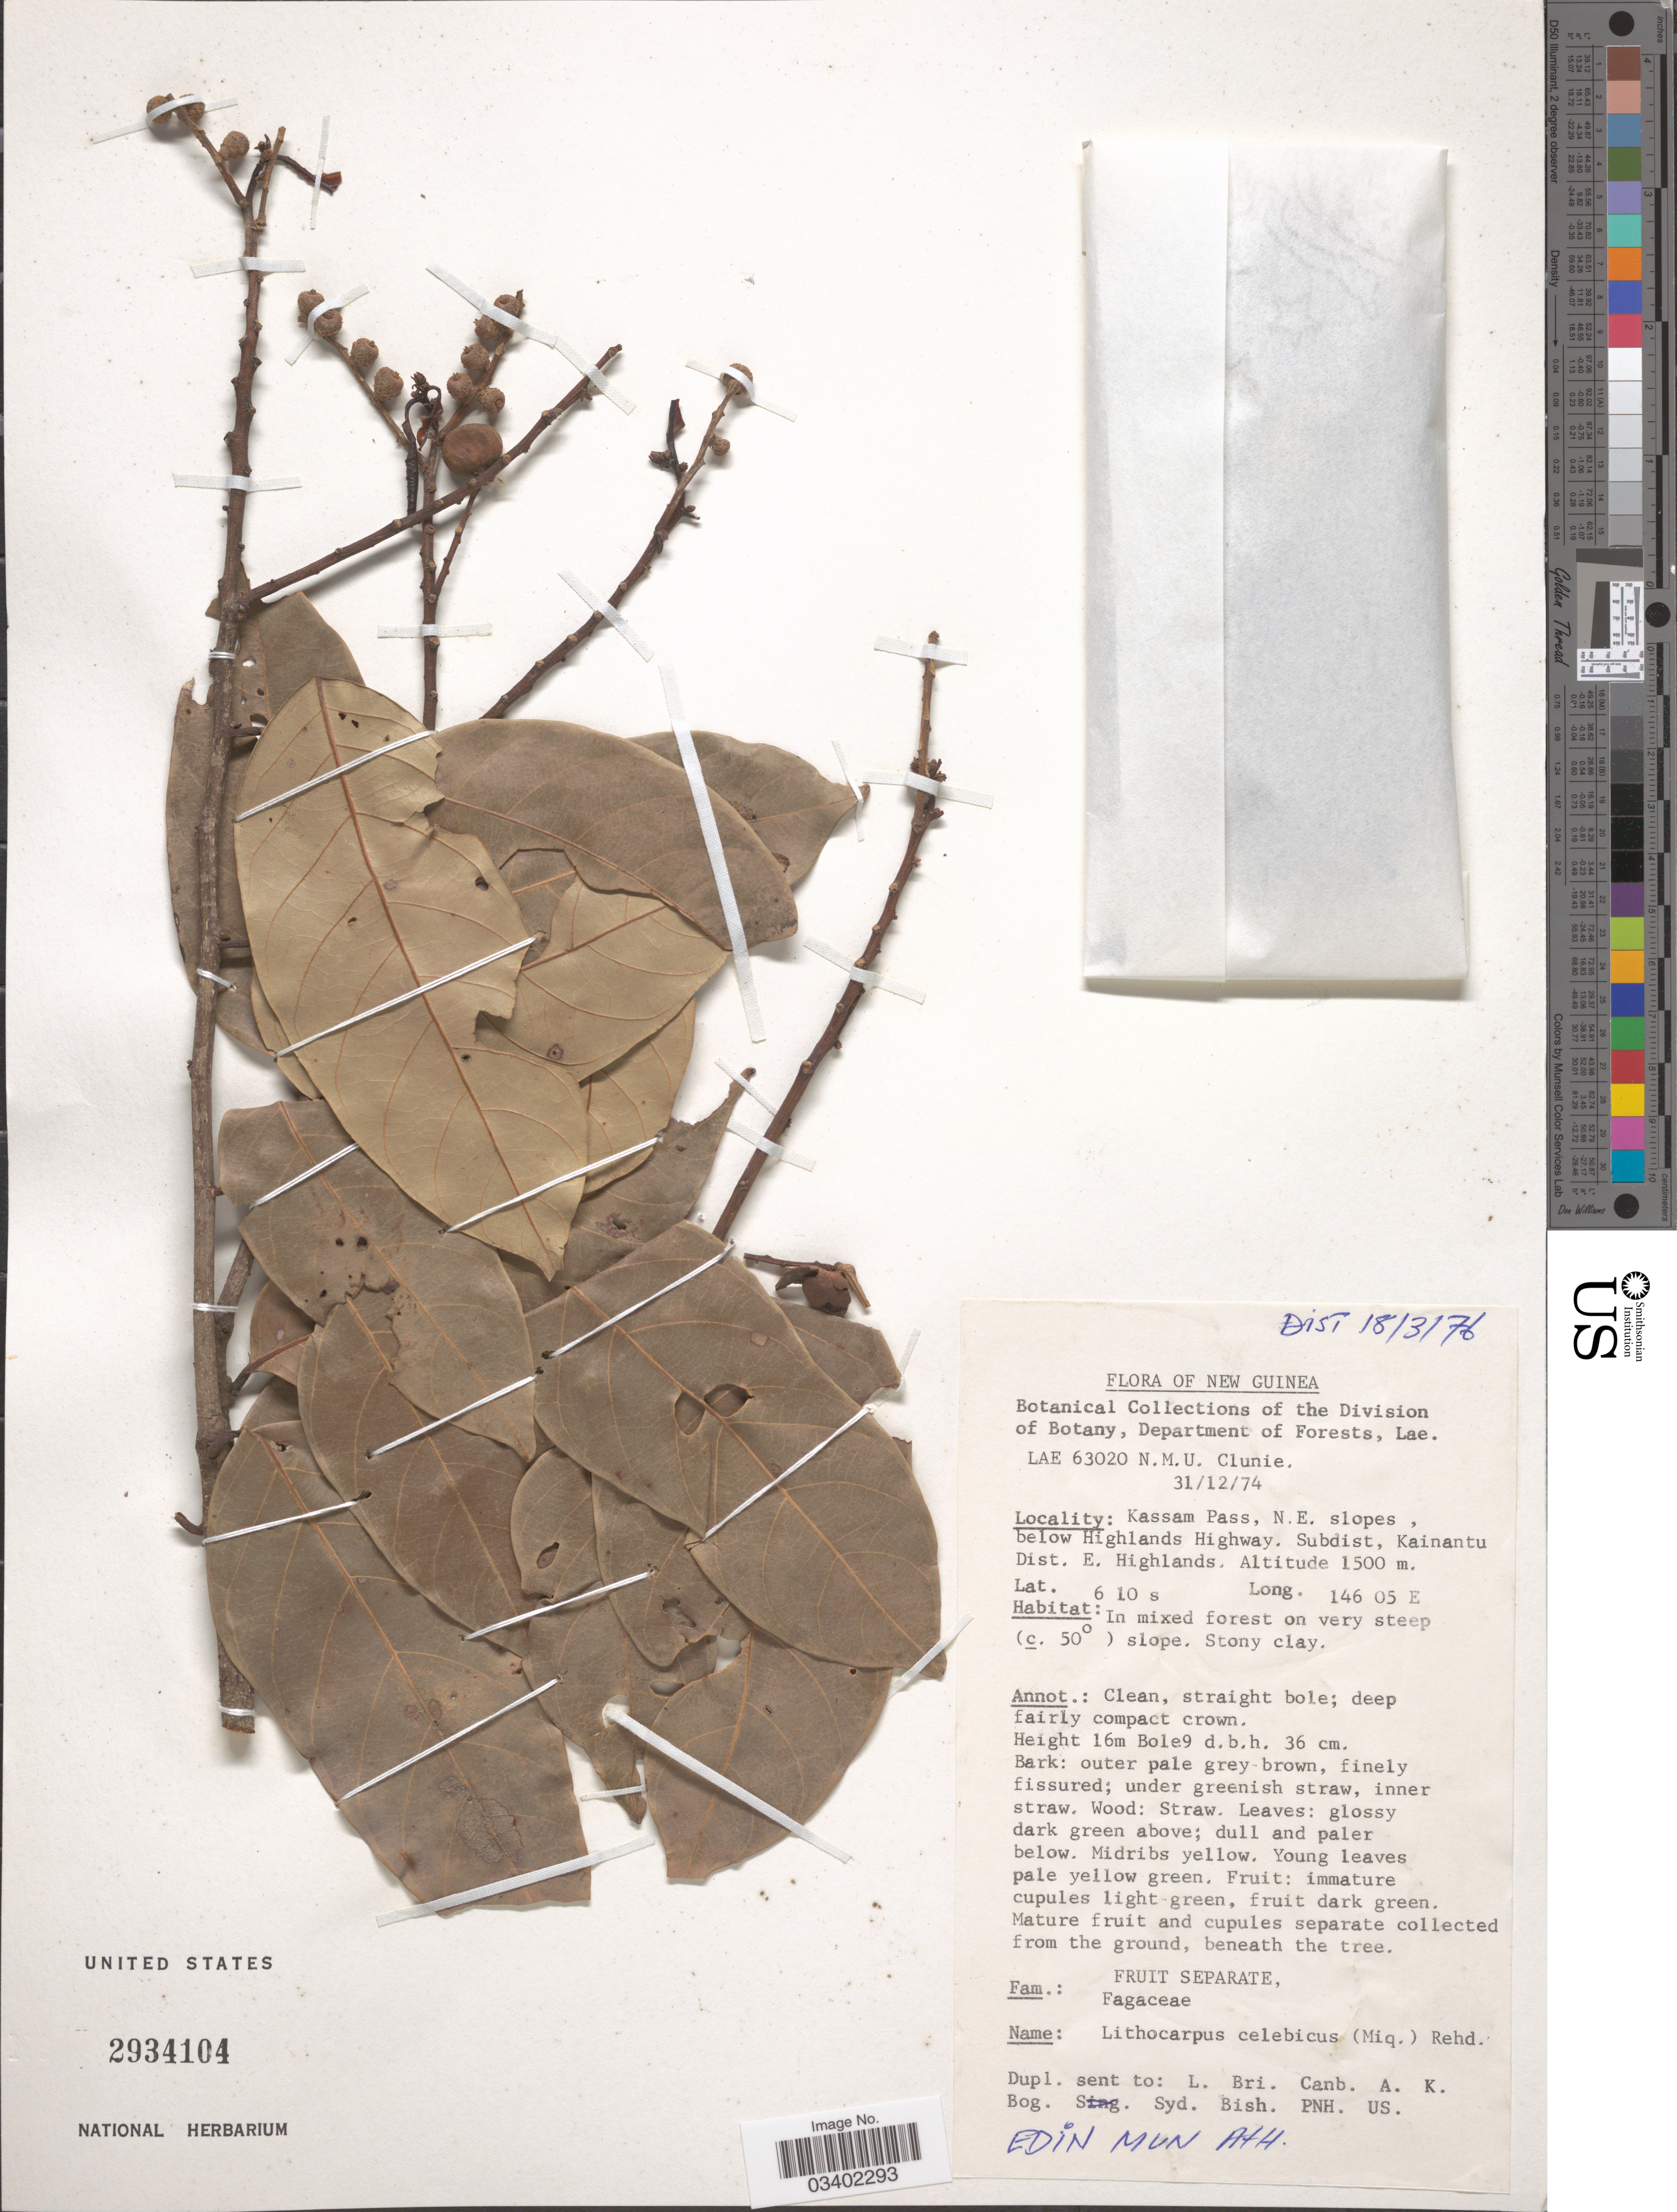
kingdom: Plantae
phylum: Tracheophyta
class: Magnoliopsida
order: Fagales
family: Fagaceae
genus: Lithocarpus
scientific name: Lithocarpus celebicus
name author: (Miq.) Rehder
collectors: N.M.U. Clunie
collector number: LAE 63020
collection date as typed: Transcribed d/m/y: 31/12/74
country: Papua New Guinea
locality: New Guinea. Kassam Pass, N. E. slopes, below Highlands Highway, Subdist., Kainantu Dist. E. Highlands.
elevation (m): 1500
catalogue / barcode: US 2934104